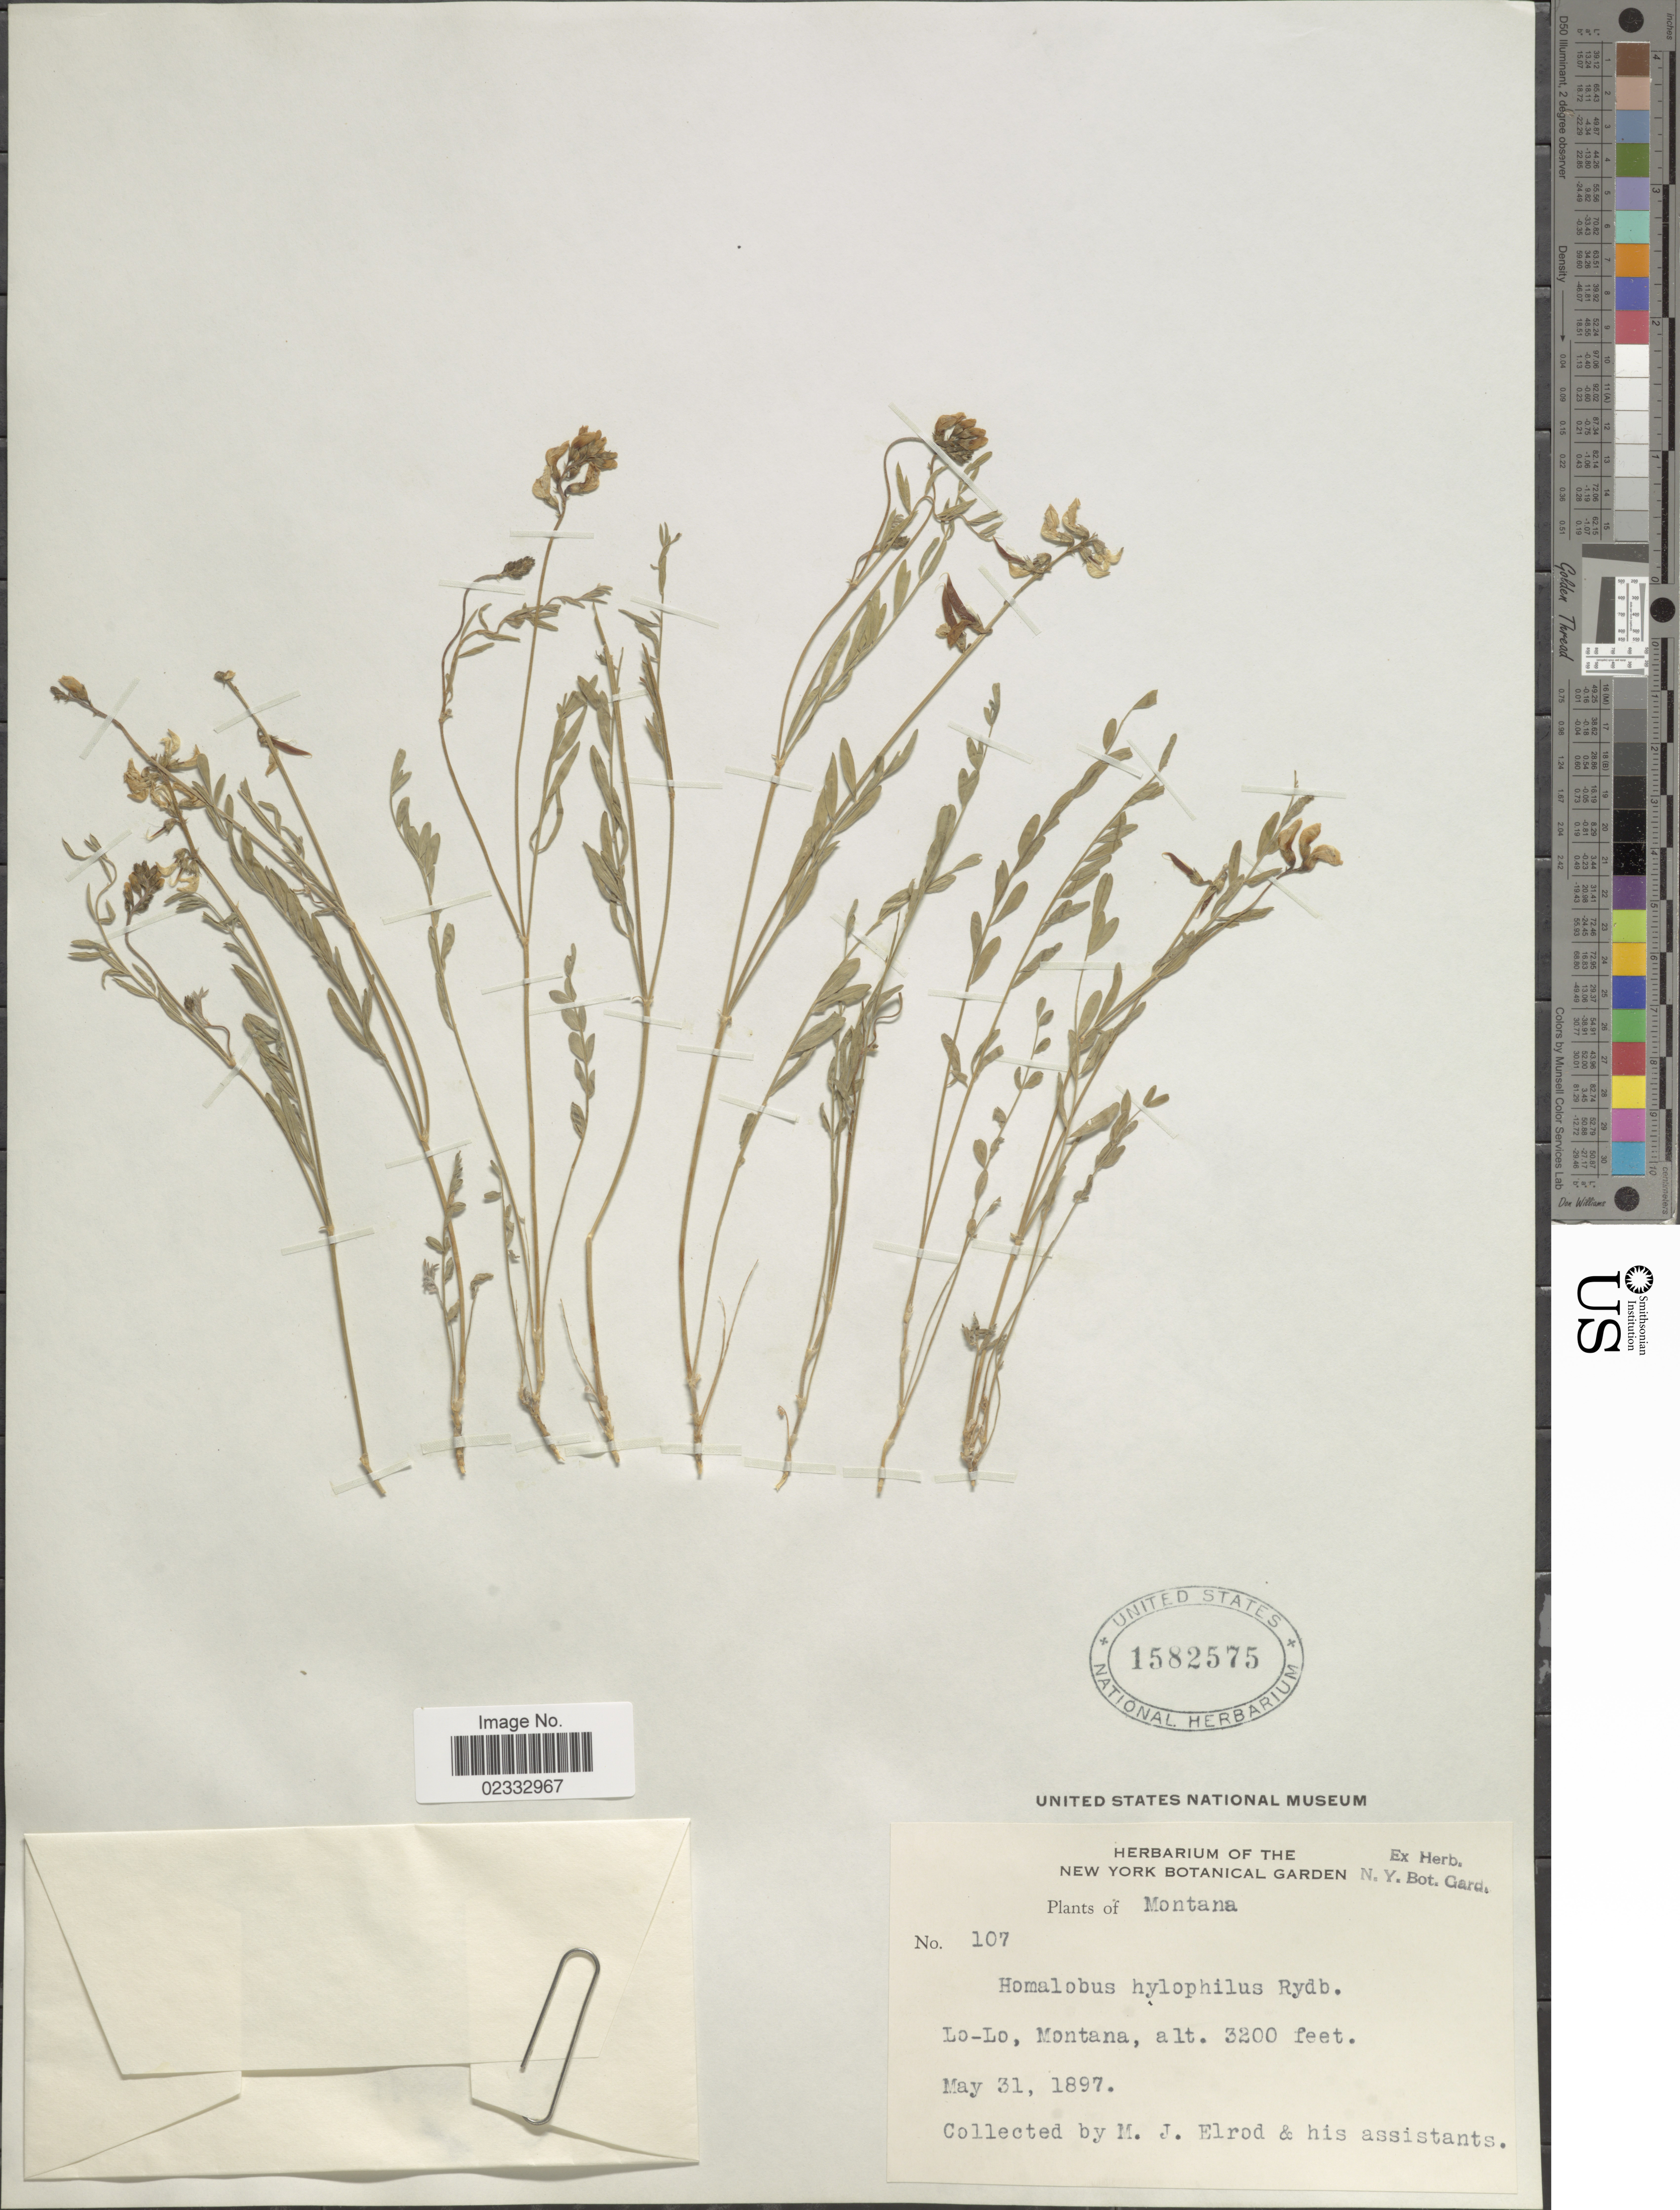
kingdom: Plantae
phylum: Tracheophyta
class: Magnoliopsida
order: Fabales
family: Fabaceae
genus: Astragalus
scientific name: Astragalus miser var. hylophilus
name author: (Rydb.) Barneby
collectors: J. Elrod & et al.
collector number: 107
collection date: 1897-05-31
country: United States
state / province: Montana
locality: Lo-Lo, Montana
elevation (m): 975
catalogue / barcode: US 1582575